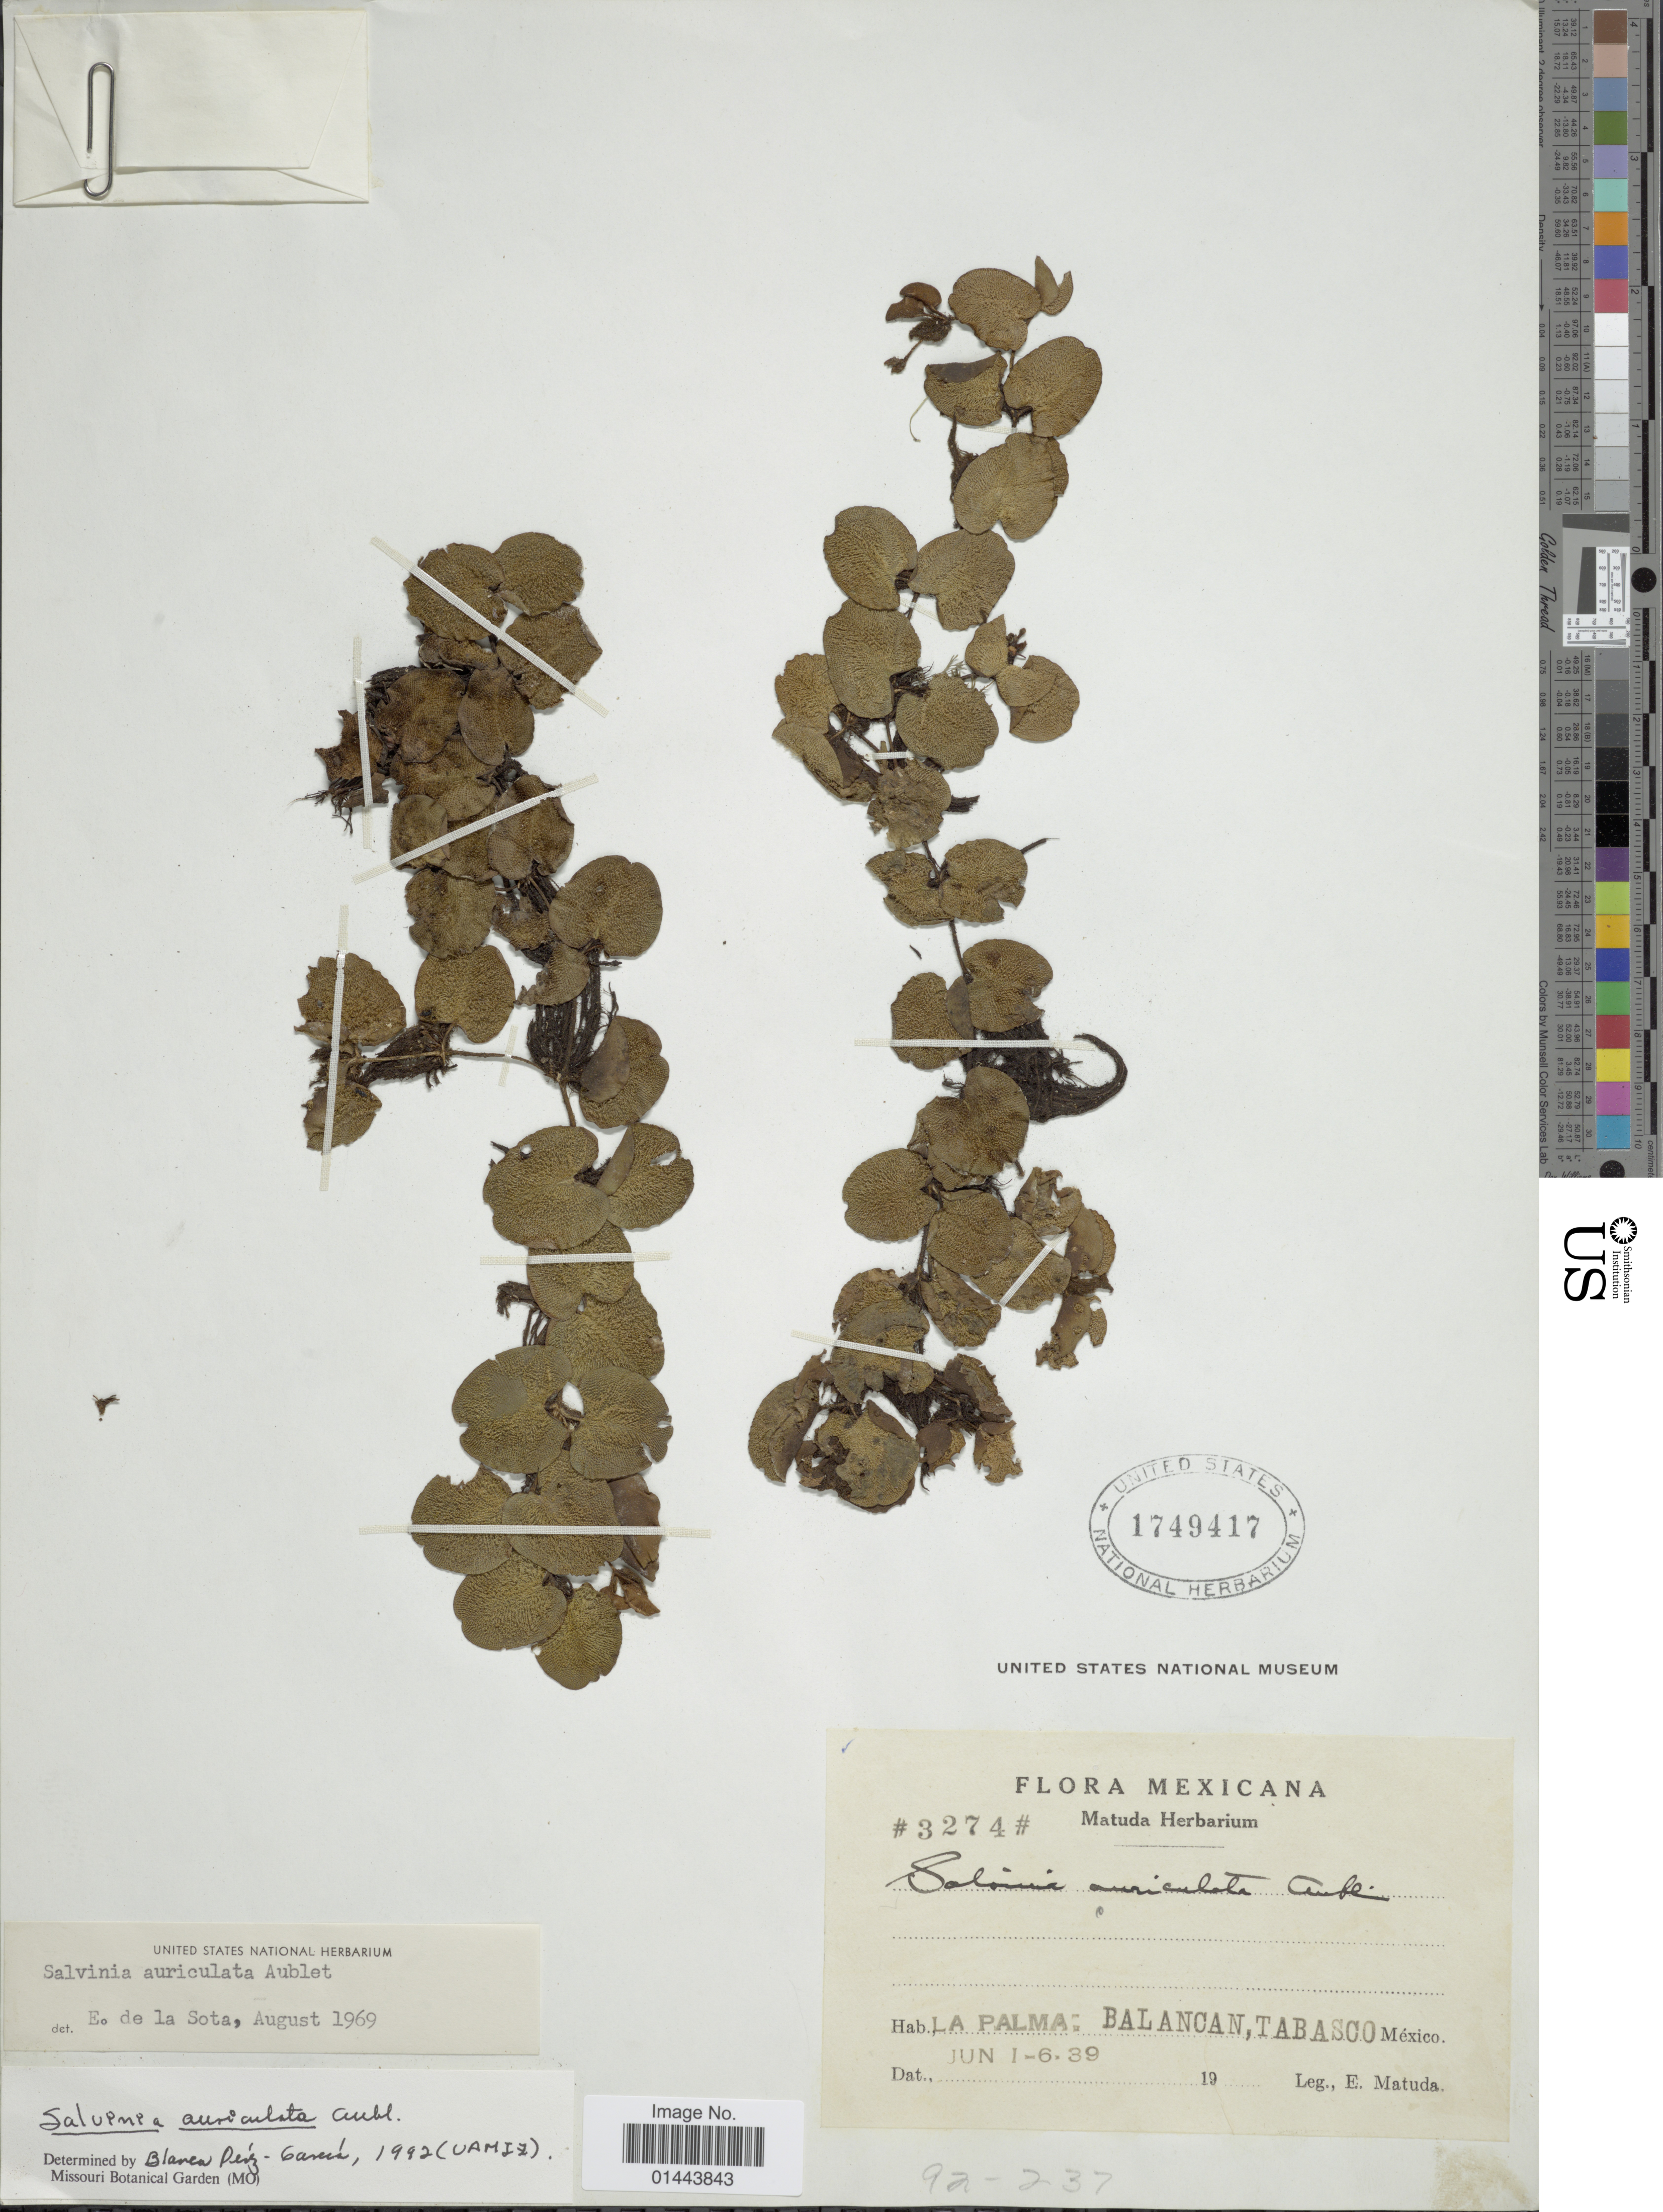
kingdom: Plantae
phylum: Tracheophyta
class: Polypodiopsida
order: Salviniales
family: Salviniaceae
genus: Salvinia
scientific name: Salvinia auriculata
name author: Aubl.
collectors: E. Matuda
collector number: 3274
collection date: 1939-06-01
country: Mexico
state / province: Tabasco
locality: La Palma: Balancan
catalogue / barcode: US 1749417